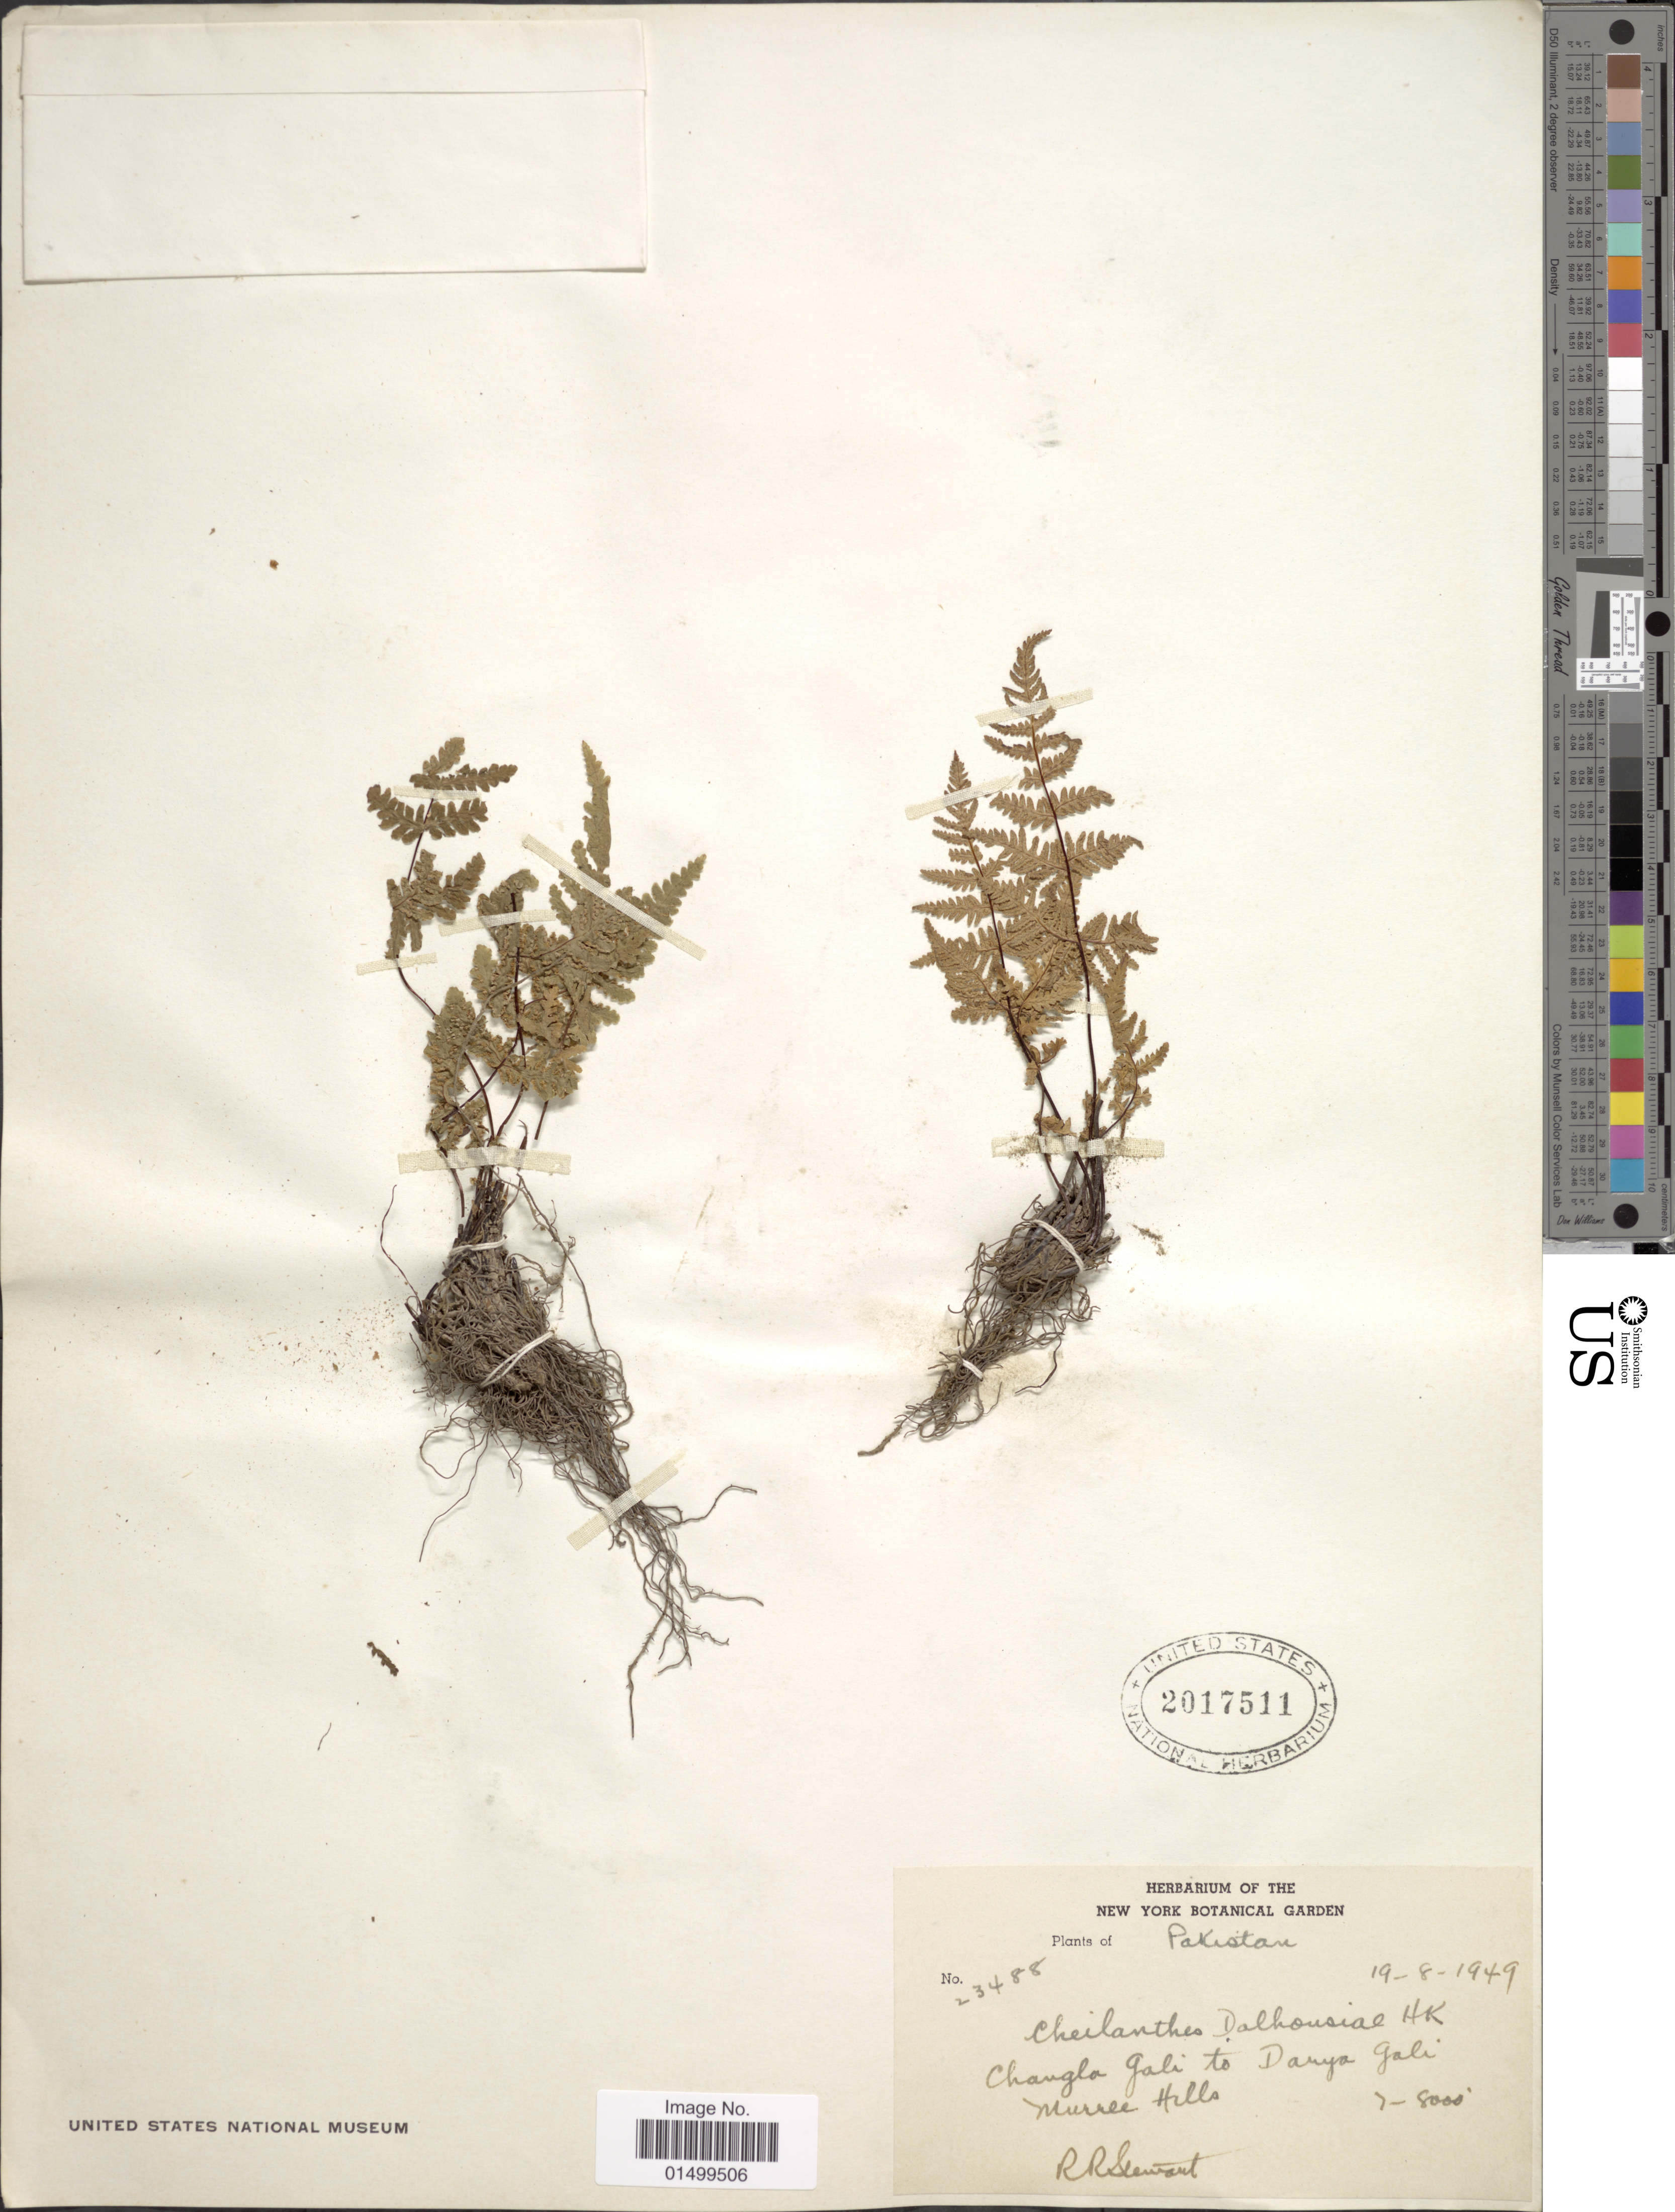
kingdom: Plantae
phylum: Tracheophyta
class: Polypodiopsida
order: Polypodiales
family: Pteridaceae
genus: Cheilanthes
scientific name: Cheilanthes dalhousiae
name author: Hook.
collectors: R. R. Stewart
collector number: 23488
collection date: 1949-08-19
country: Pakistan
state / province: Punjab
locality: Changla Gali to Darya Gali, Murree Hills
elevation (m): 2134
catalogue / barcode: US 2017511